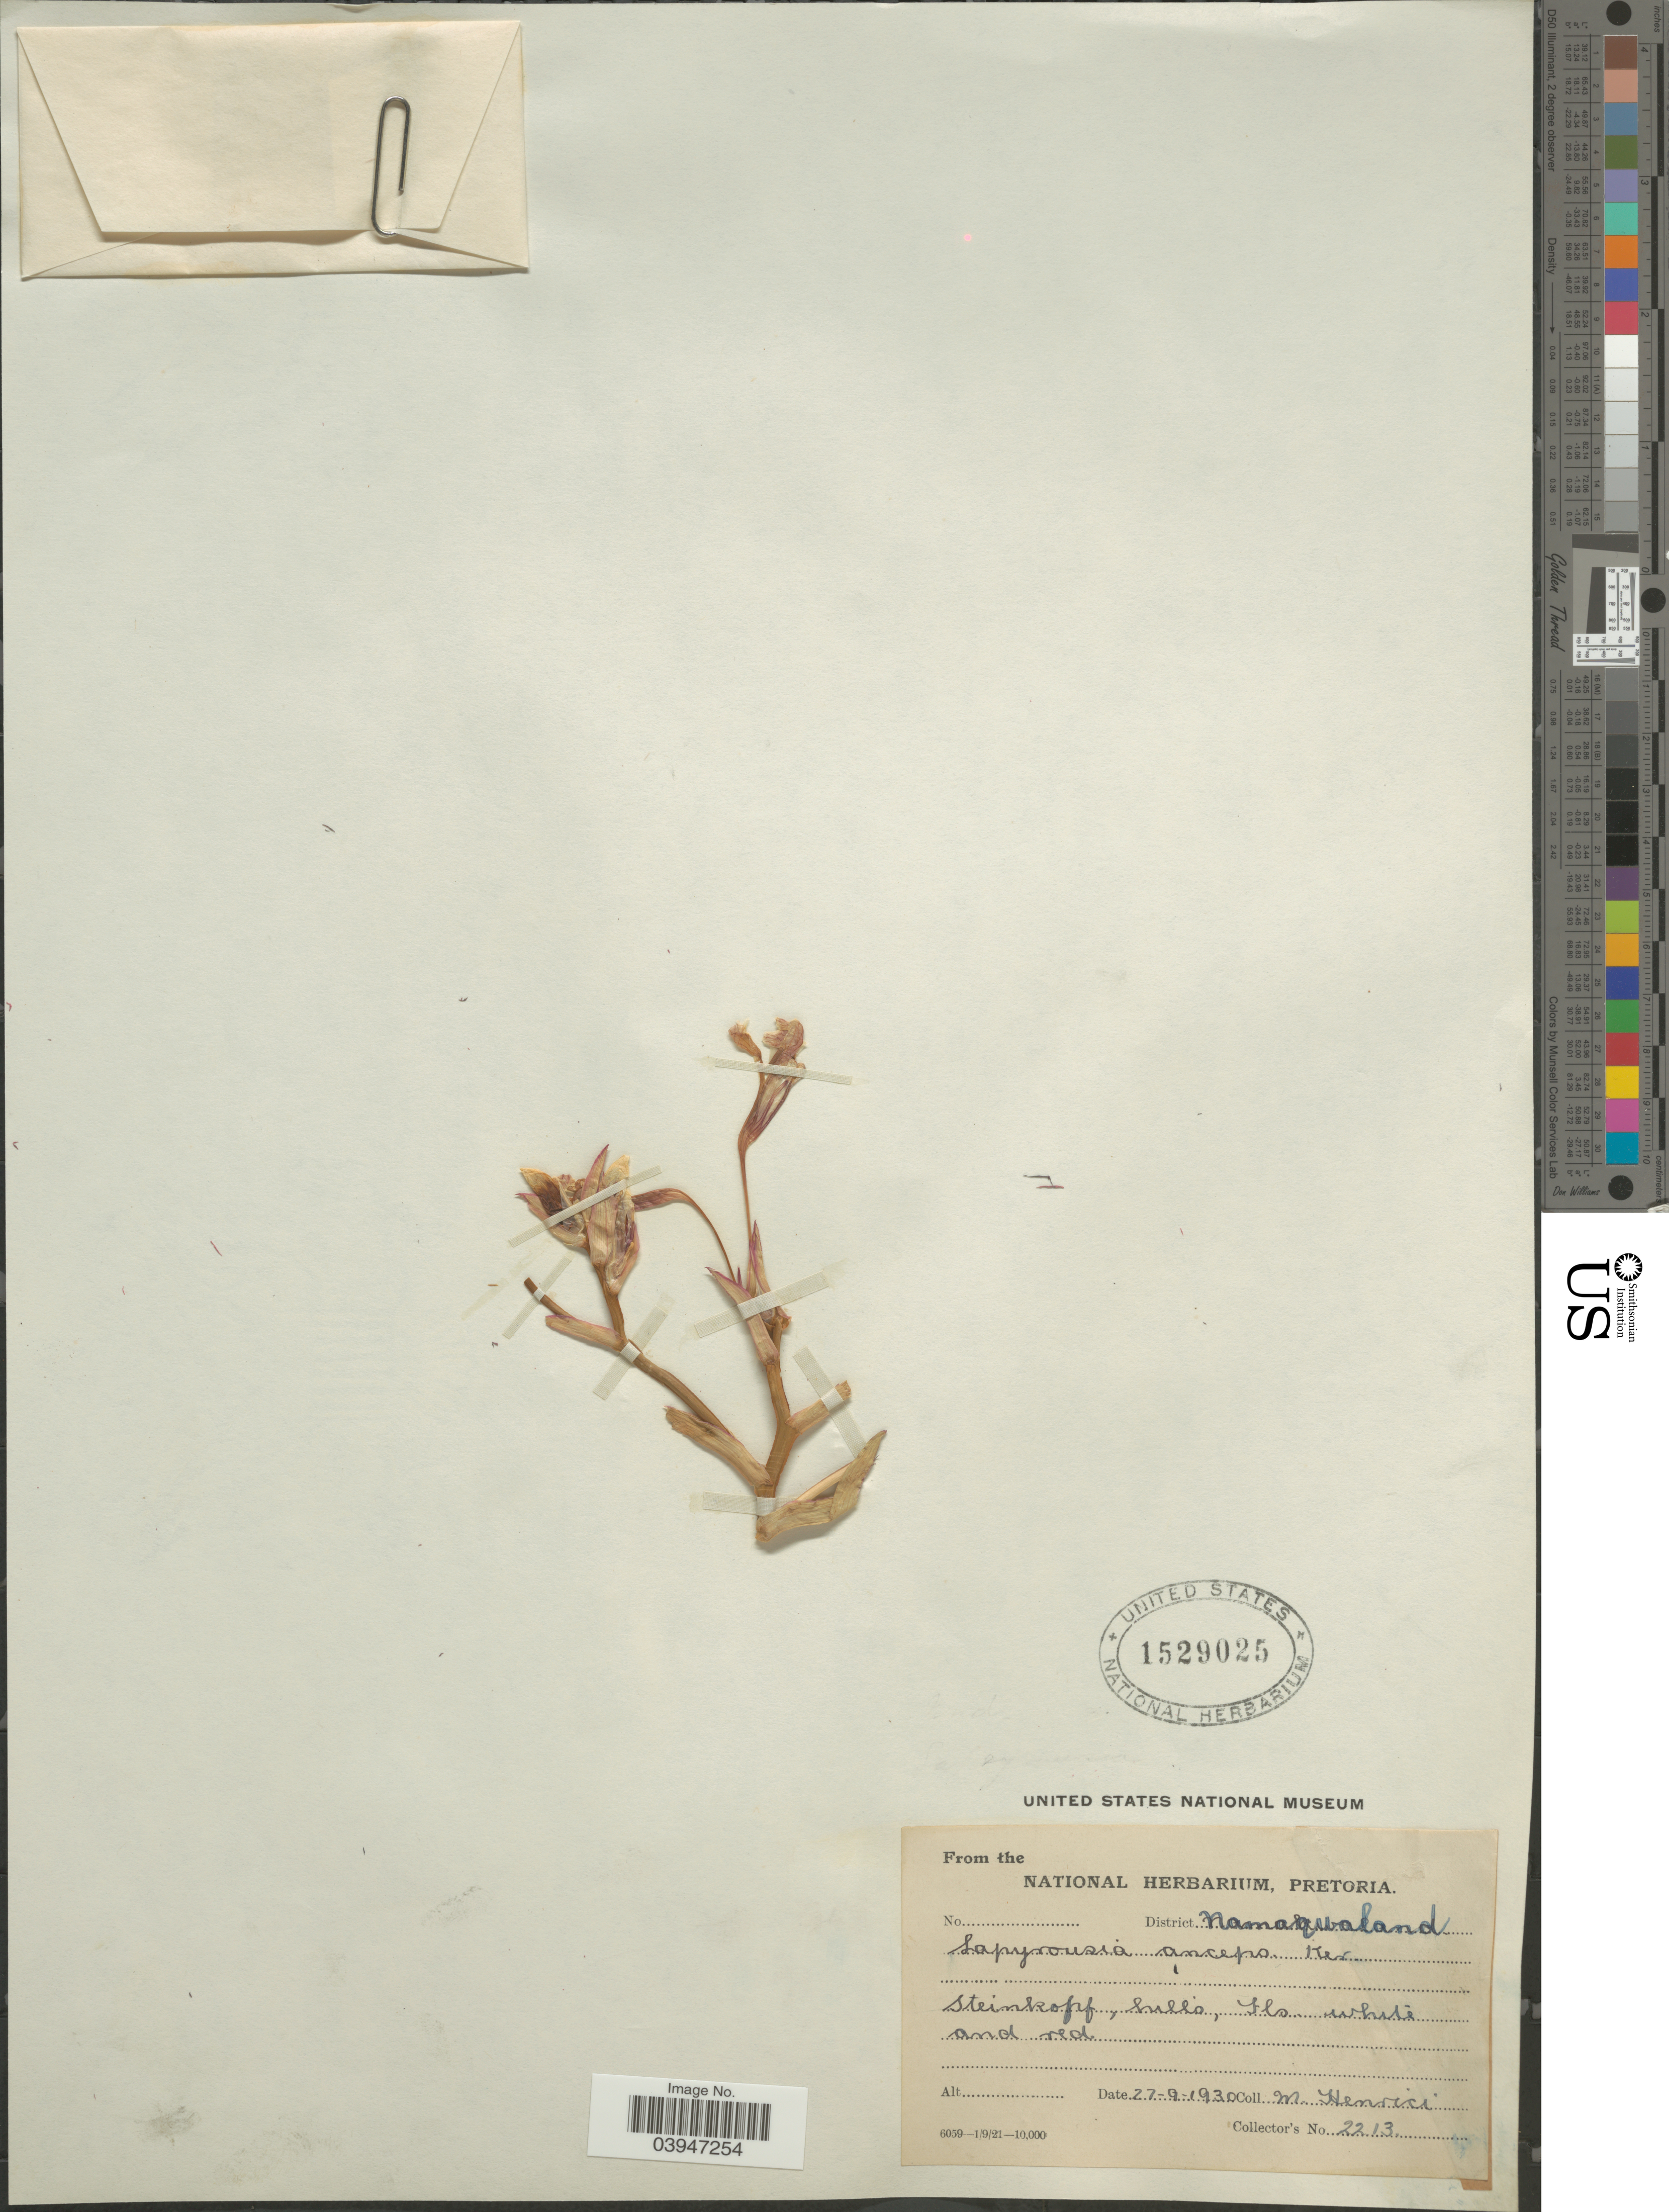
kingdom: Plantae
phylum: Tracheophyta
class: Liliopsida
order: Asparagales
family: Iridaceae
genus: Lapeirousia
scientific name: Lapeirousia sp.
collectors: M. Henrici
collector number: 2213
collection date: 1930-09-27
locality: District Namaqualand.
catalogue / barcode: US 1529025